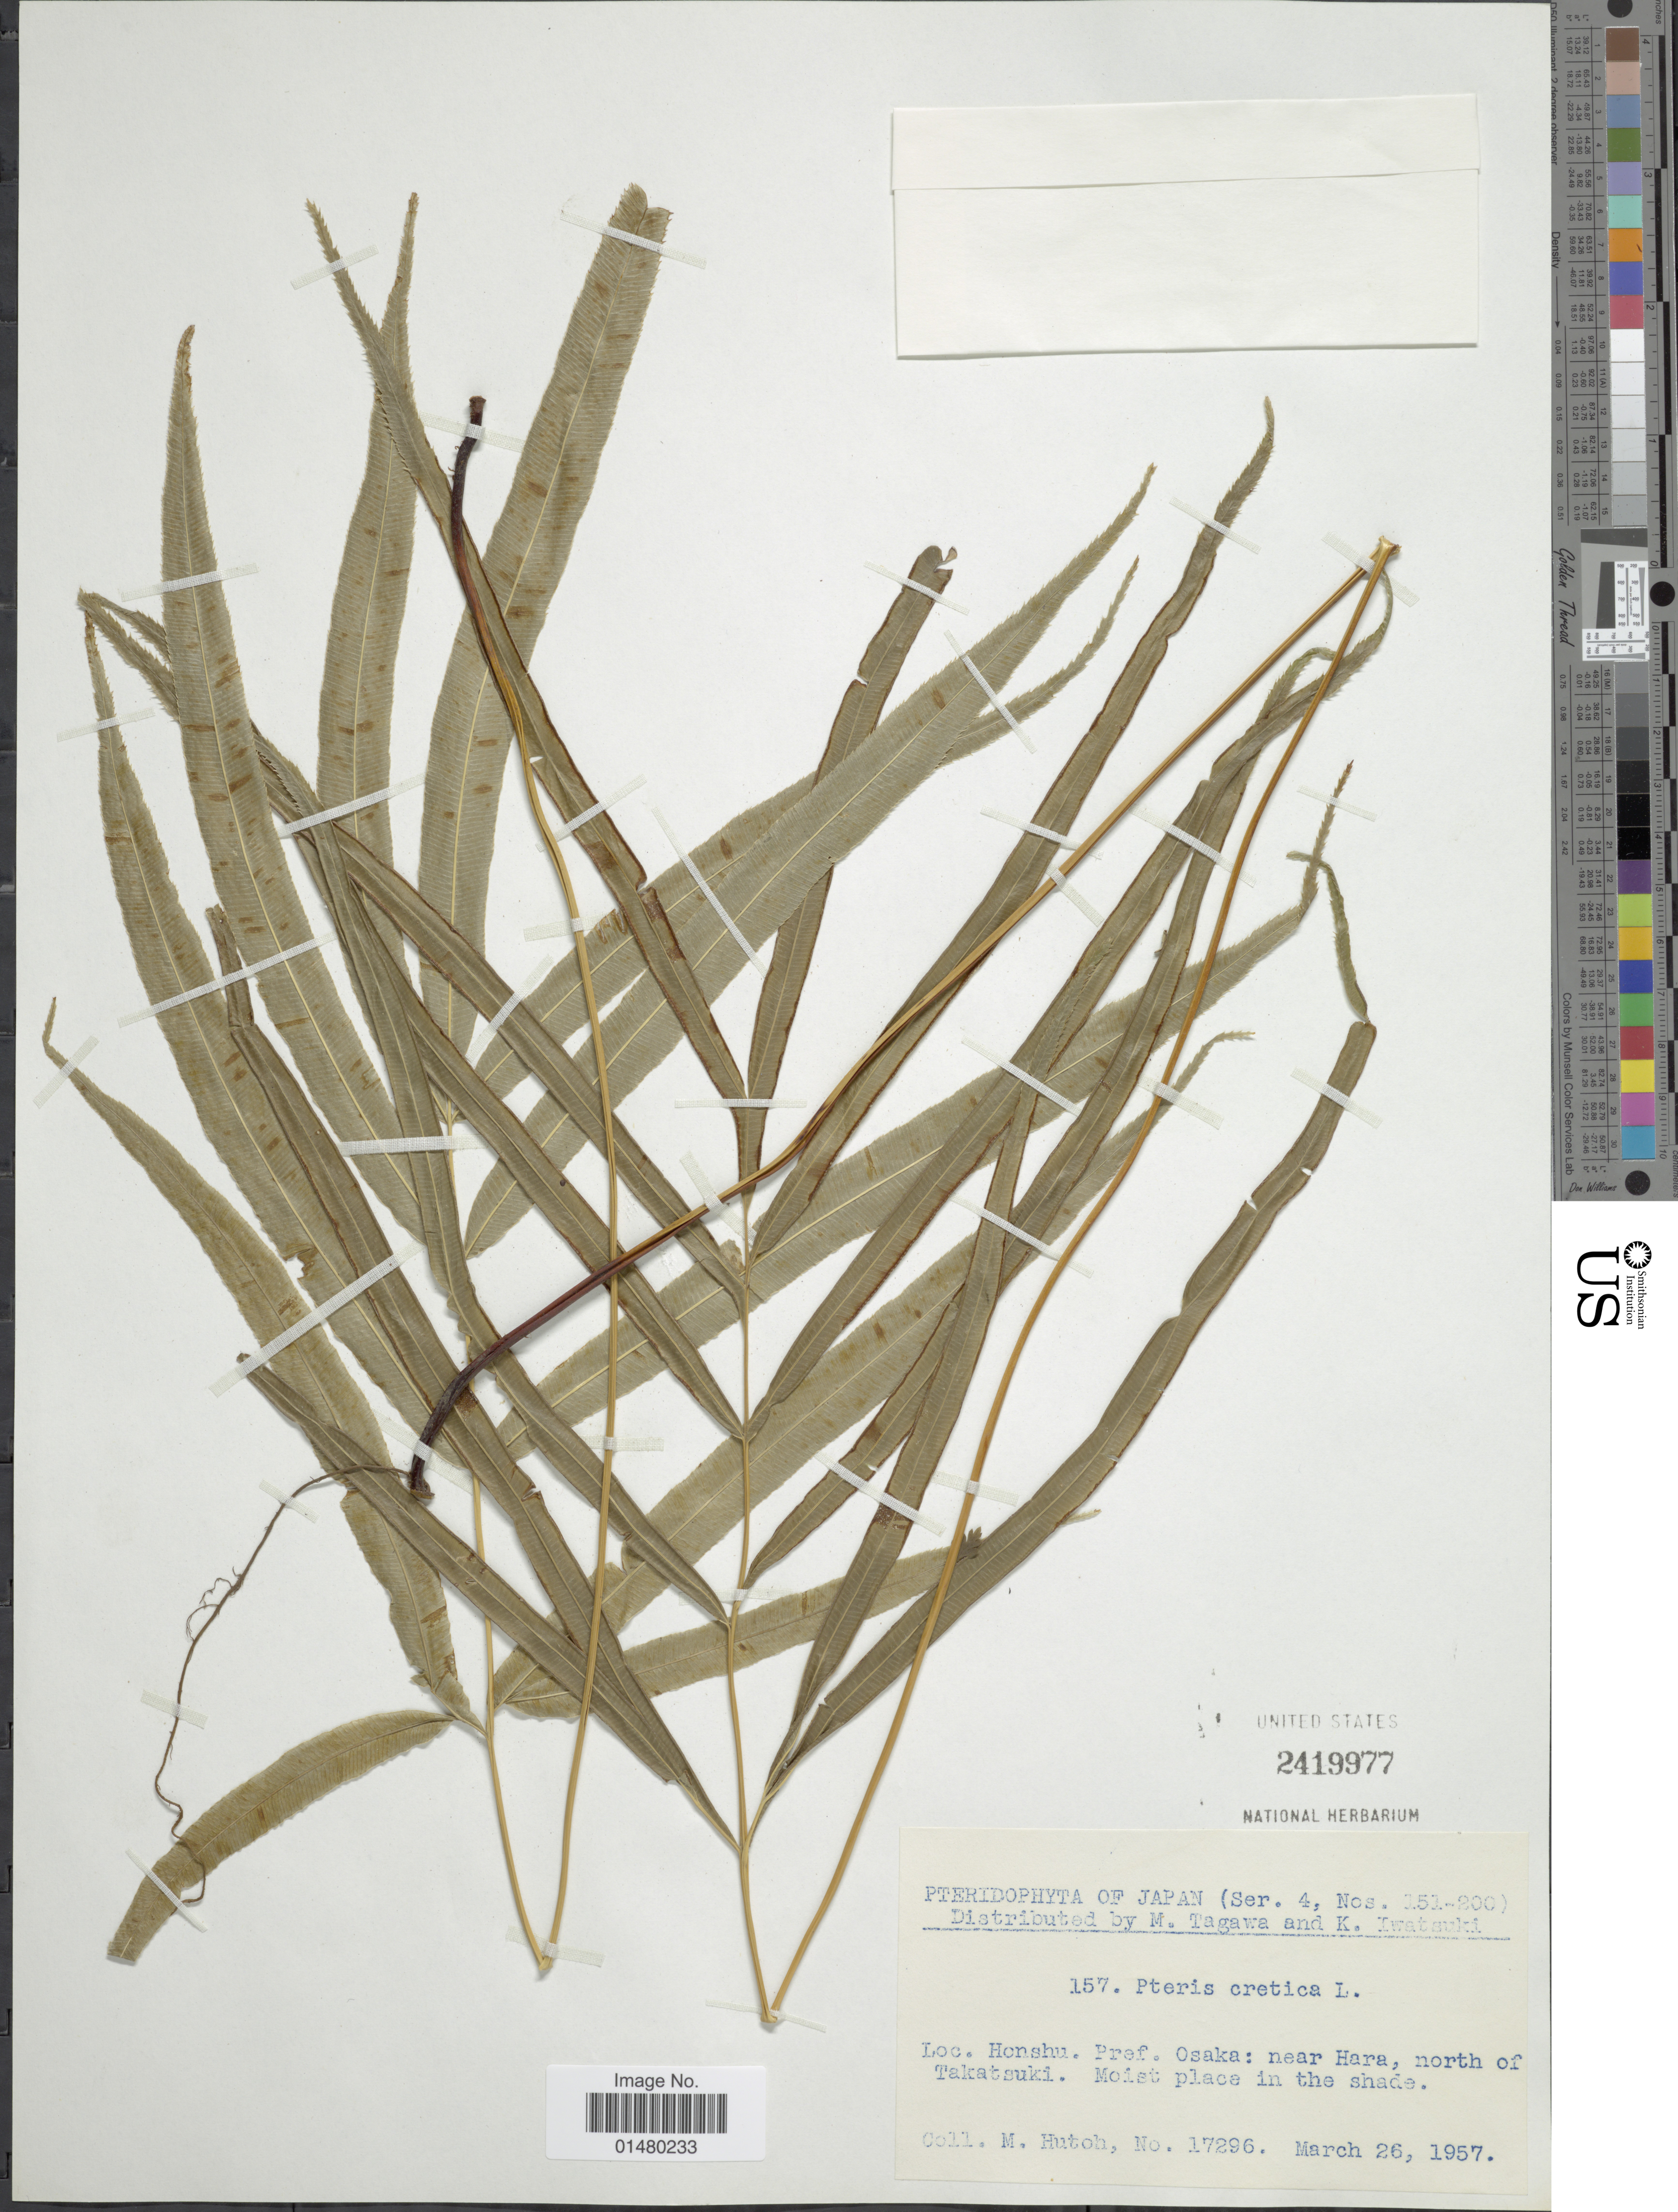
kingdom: Plantae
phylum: Tracheophyta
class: Polypodiopsida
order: Polypodiales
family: Pteridaceae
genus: Pteris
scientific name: Pteris cretica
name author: L.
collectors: M. Hutoh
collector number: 17296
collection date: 1957-03-26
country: Japan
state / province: Osaka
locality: Honshu Pref Osaka: near Hara, north of Takatsuki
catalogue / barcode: US 2419977